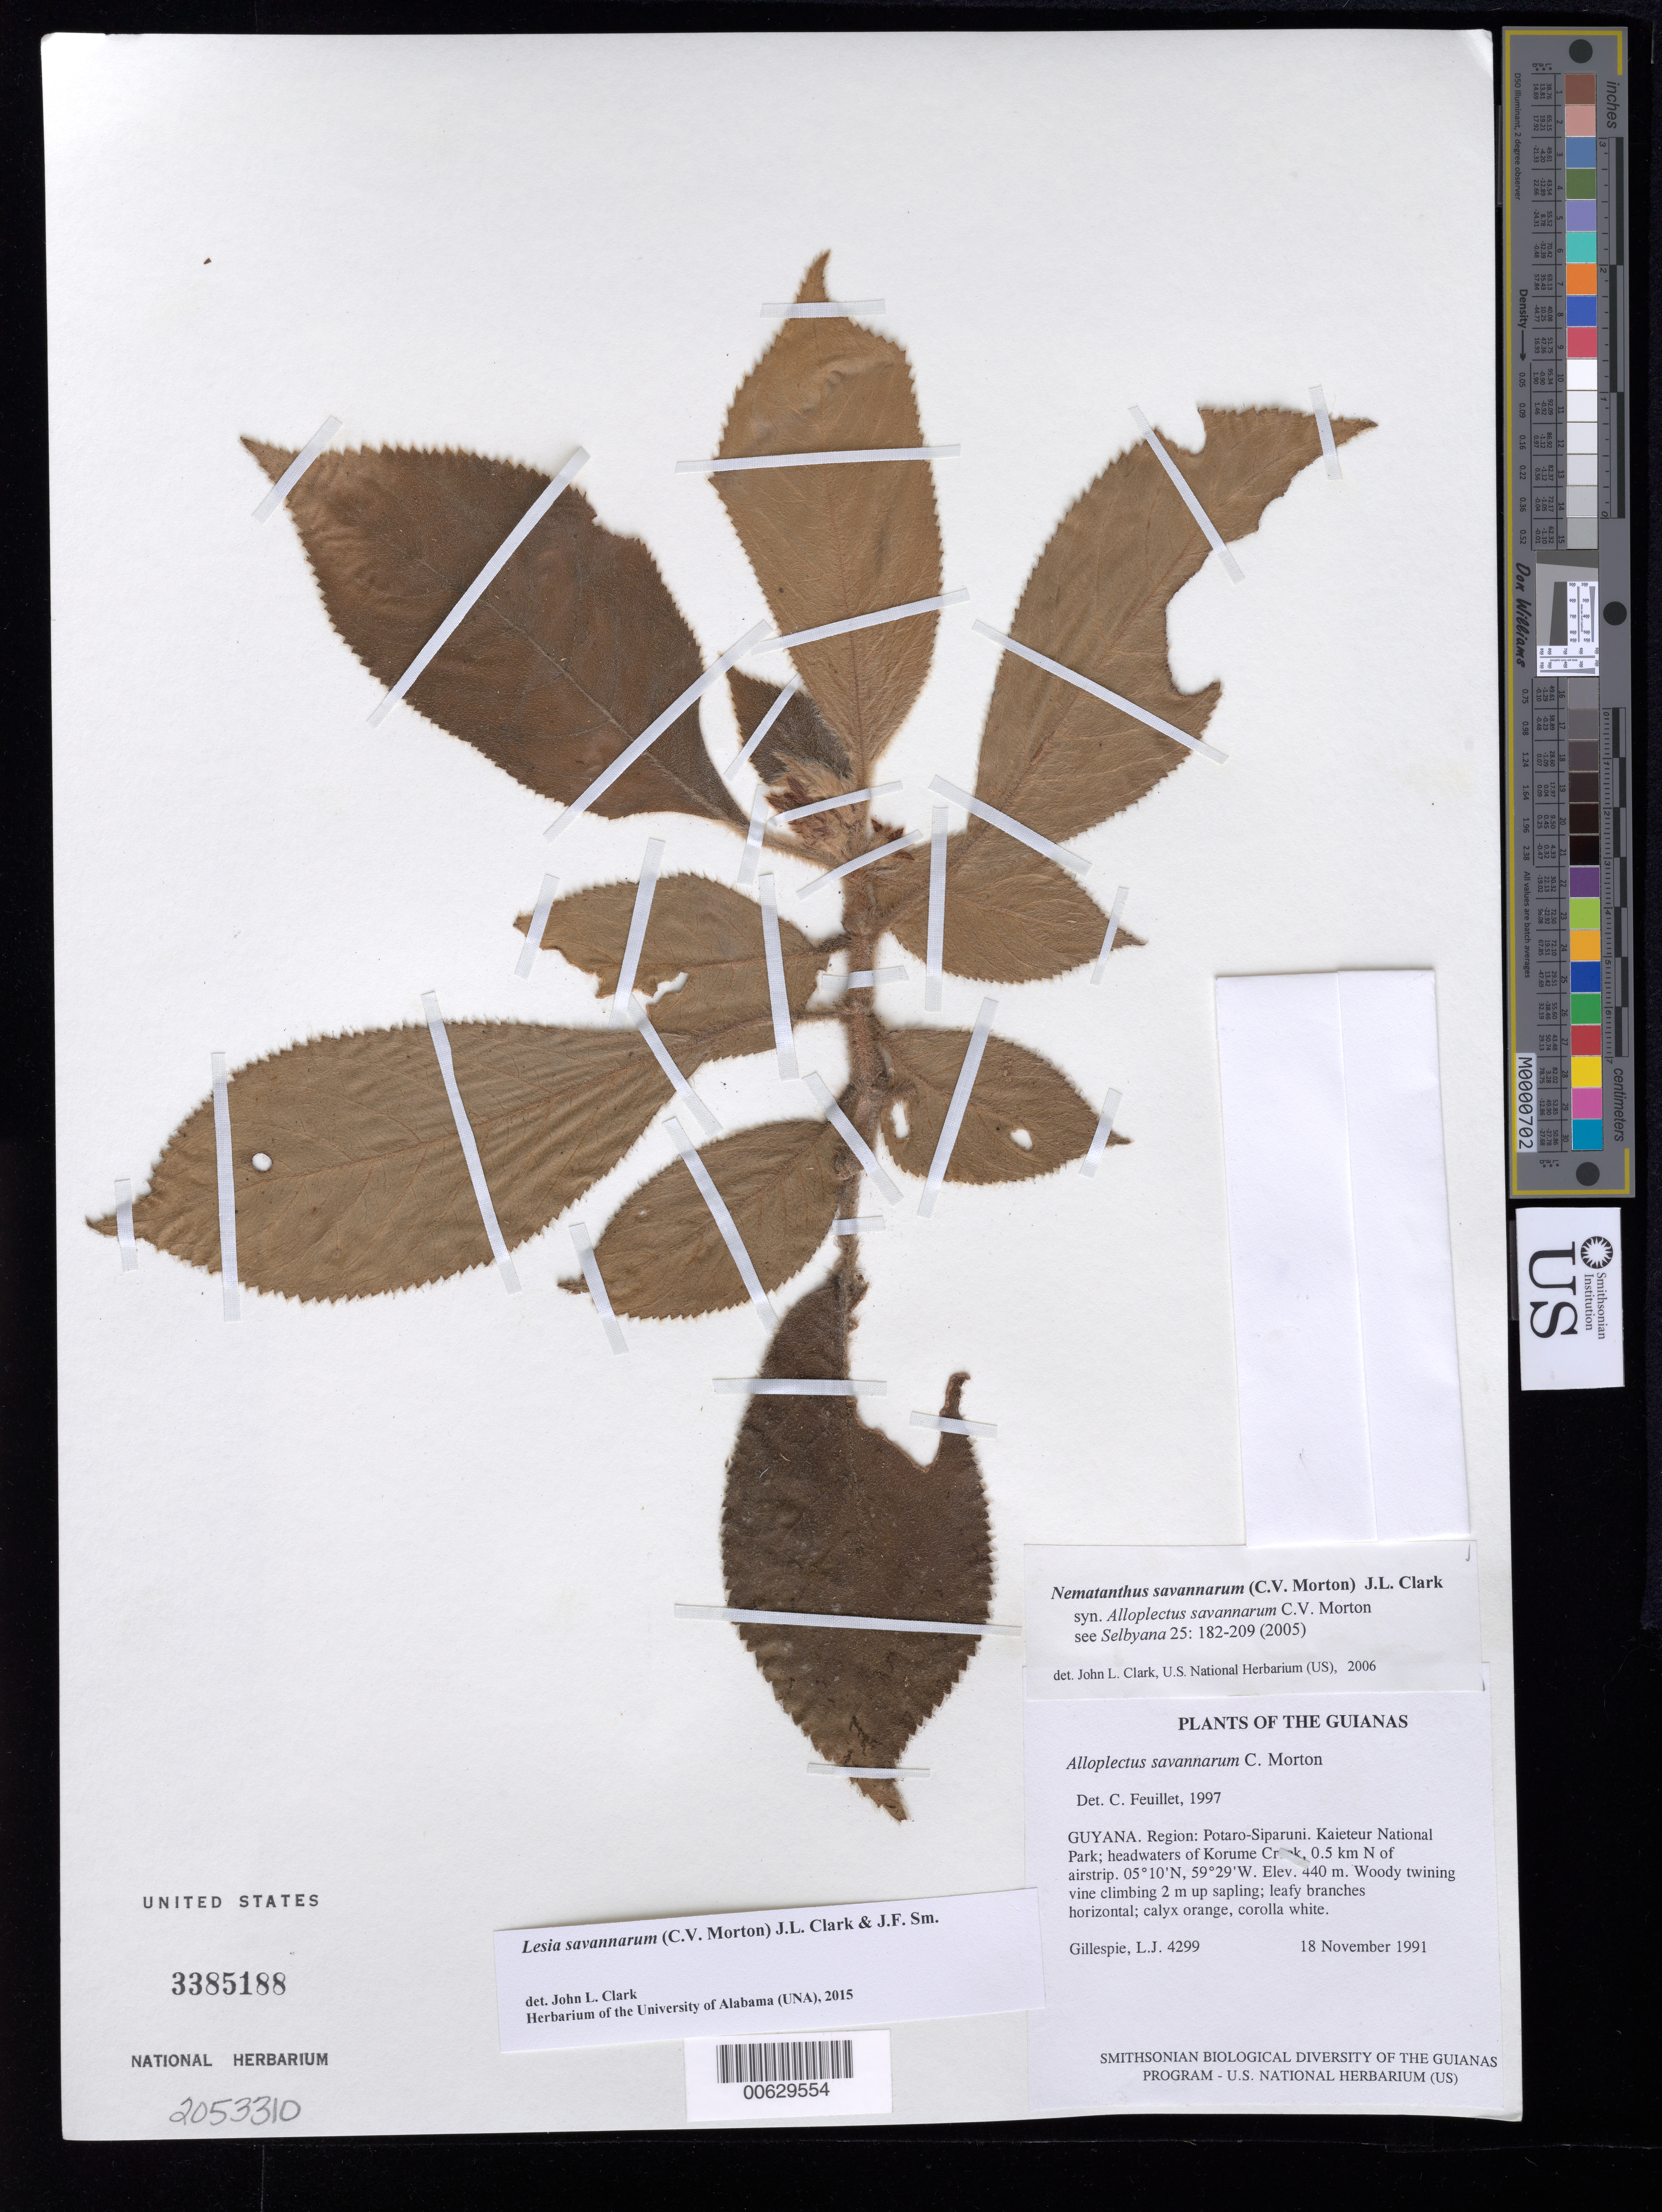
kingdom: Plantae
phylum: Tracheophyta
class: Magnoliopsida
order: Lamiales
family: Gesneriaceae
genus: Nematanthus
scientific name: Nematanthus savannarum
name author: (C.V. Morton in Maguire) J.L. Clark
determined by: Clark, J. L., (SEL), The Marie Selby Botanical Garden (UNITED STATES)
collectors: L. J. Gillespie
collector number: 4299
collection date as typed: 18 Nov 1991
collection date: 1991-11-18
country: Guyana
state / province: Potaro-Siparuni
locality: Kaieteur National Park; headwaters of Korume Creek, 0.5 km N of airstrip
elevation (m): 440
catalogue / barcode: US 3385188